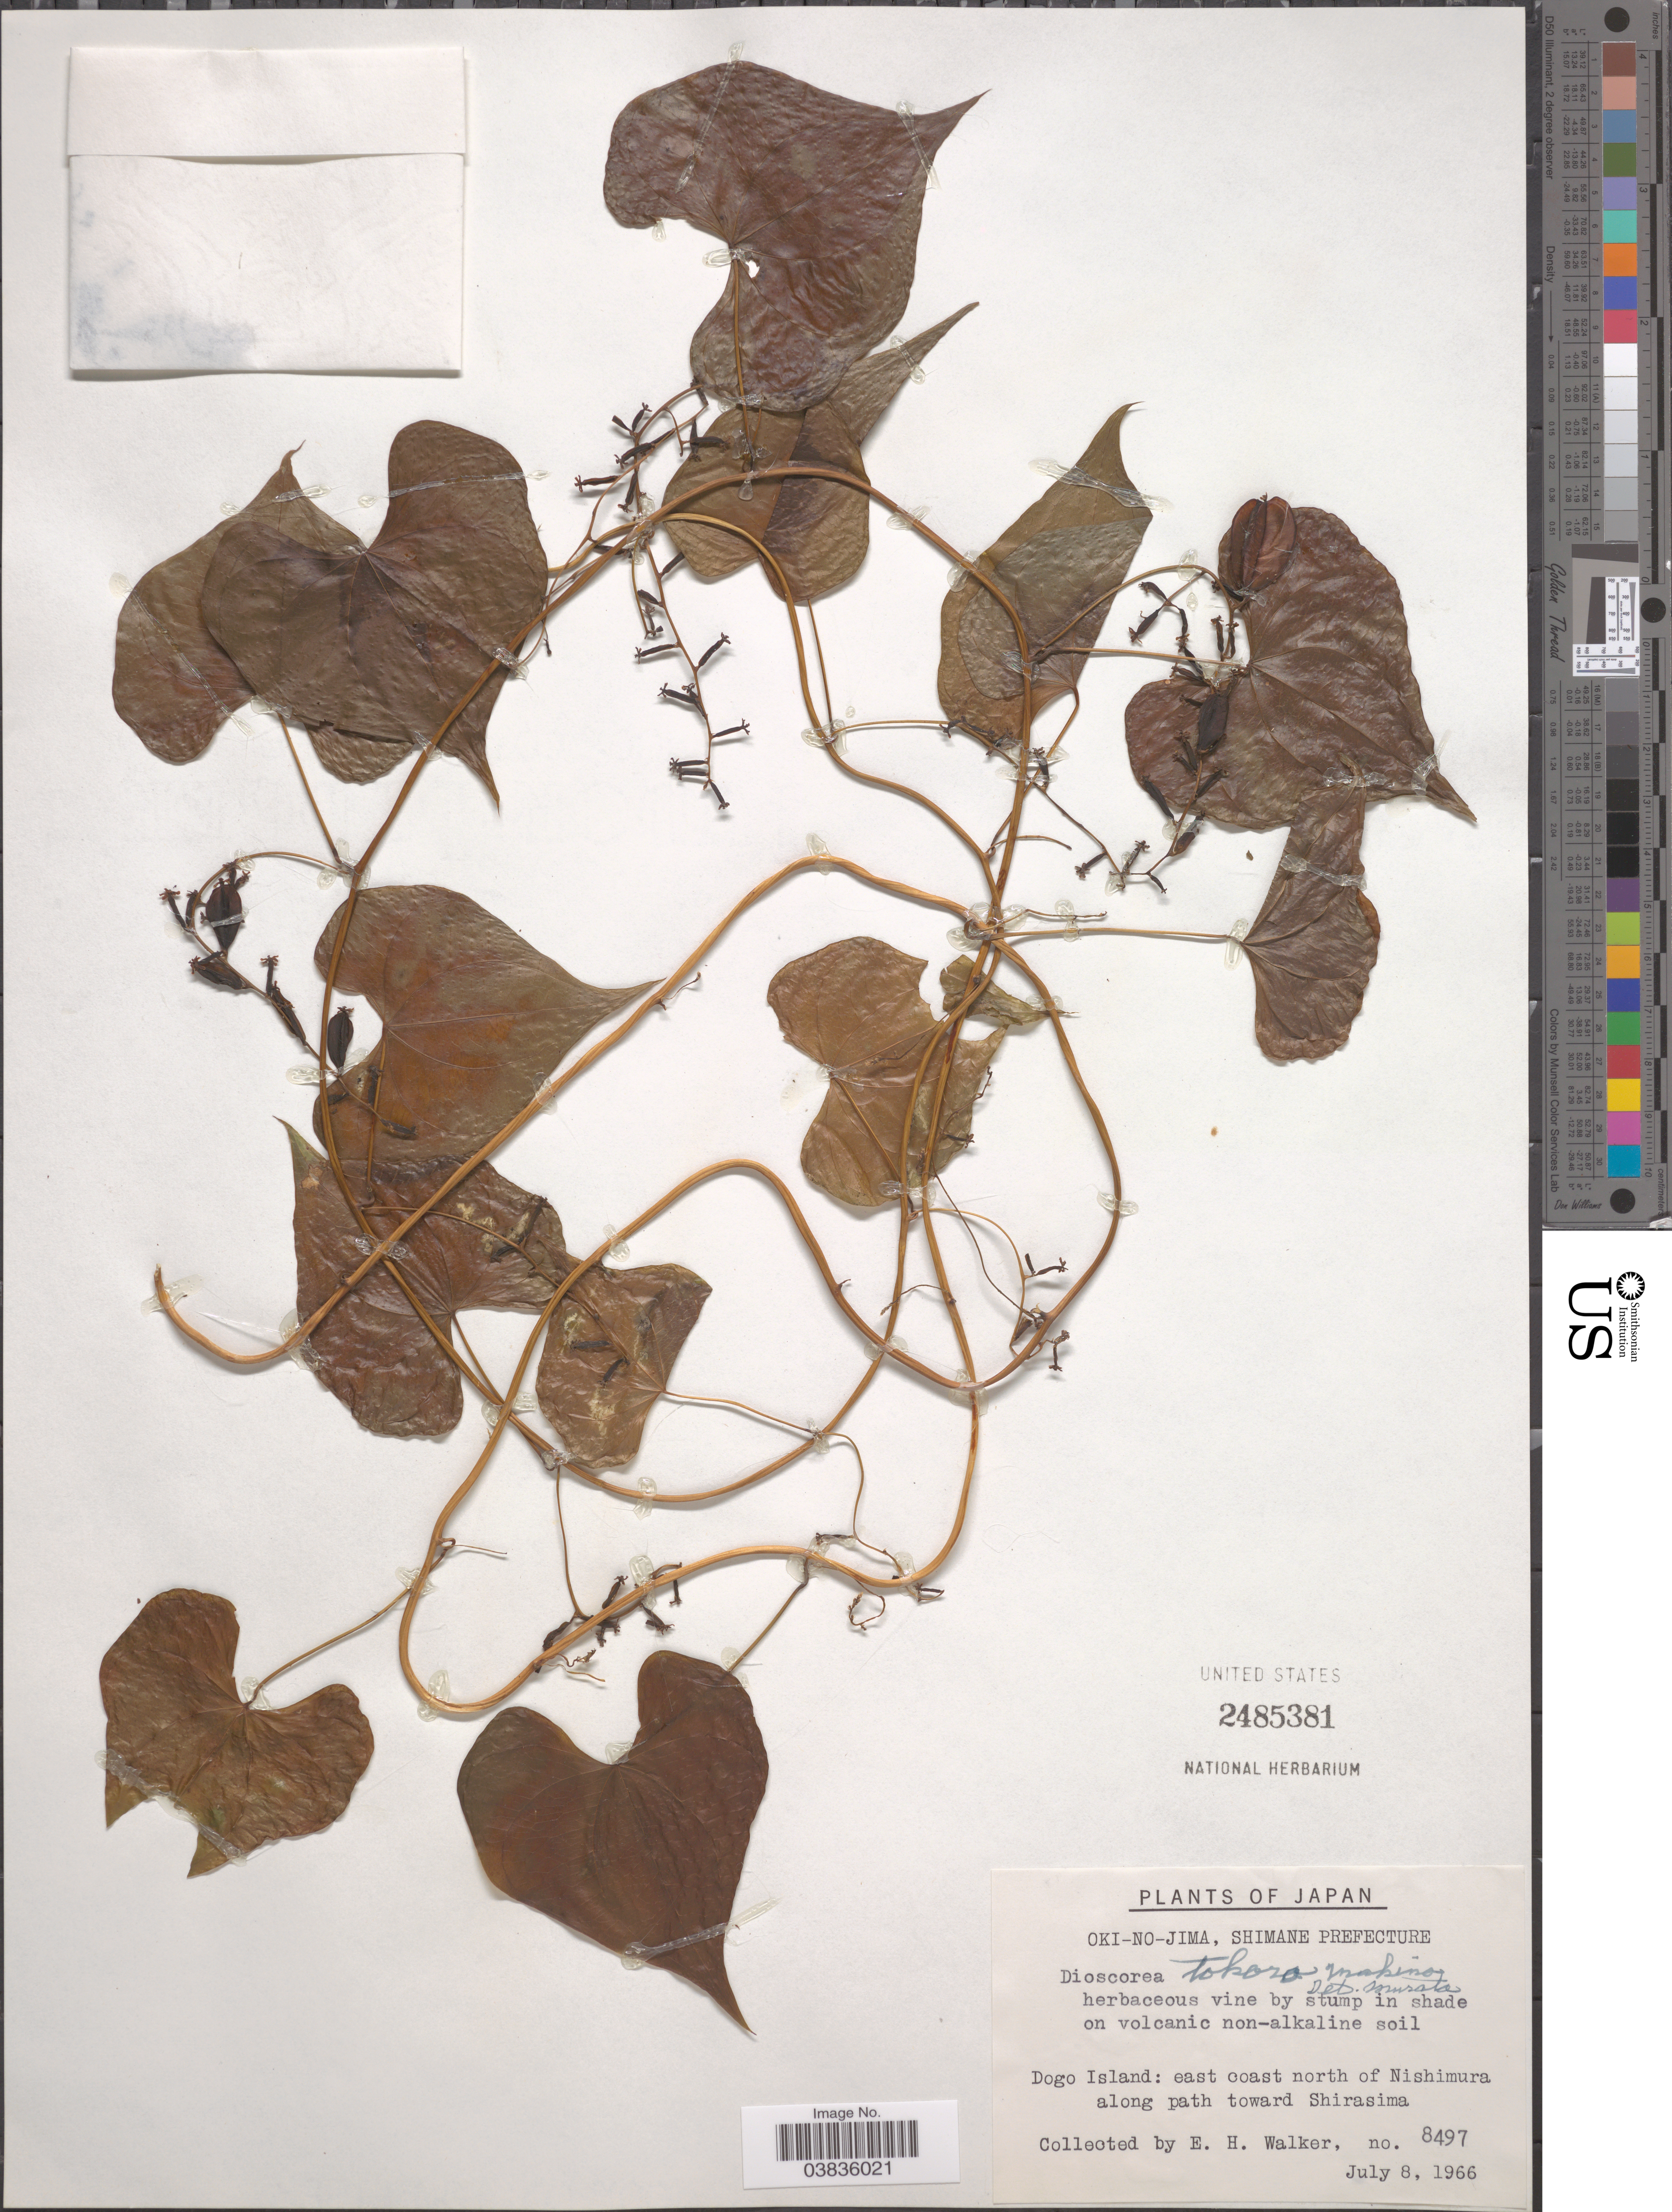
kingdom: Plantae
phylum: Tracheophyta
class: Liliopsida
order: Dioscoreales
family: Dioscoreaceae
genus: Dioscorea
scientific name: Dioscorea tokoro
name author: Makino ex Miyabe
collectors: E. H. Walker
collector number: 8497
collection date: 1966-07-08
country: Japan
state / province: Simane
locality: Oki-no-jima, Shimane Prefecture. Dogo Island: east coast north of Nishimura along path toward Shirasima.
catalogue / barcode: US 2485381